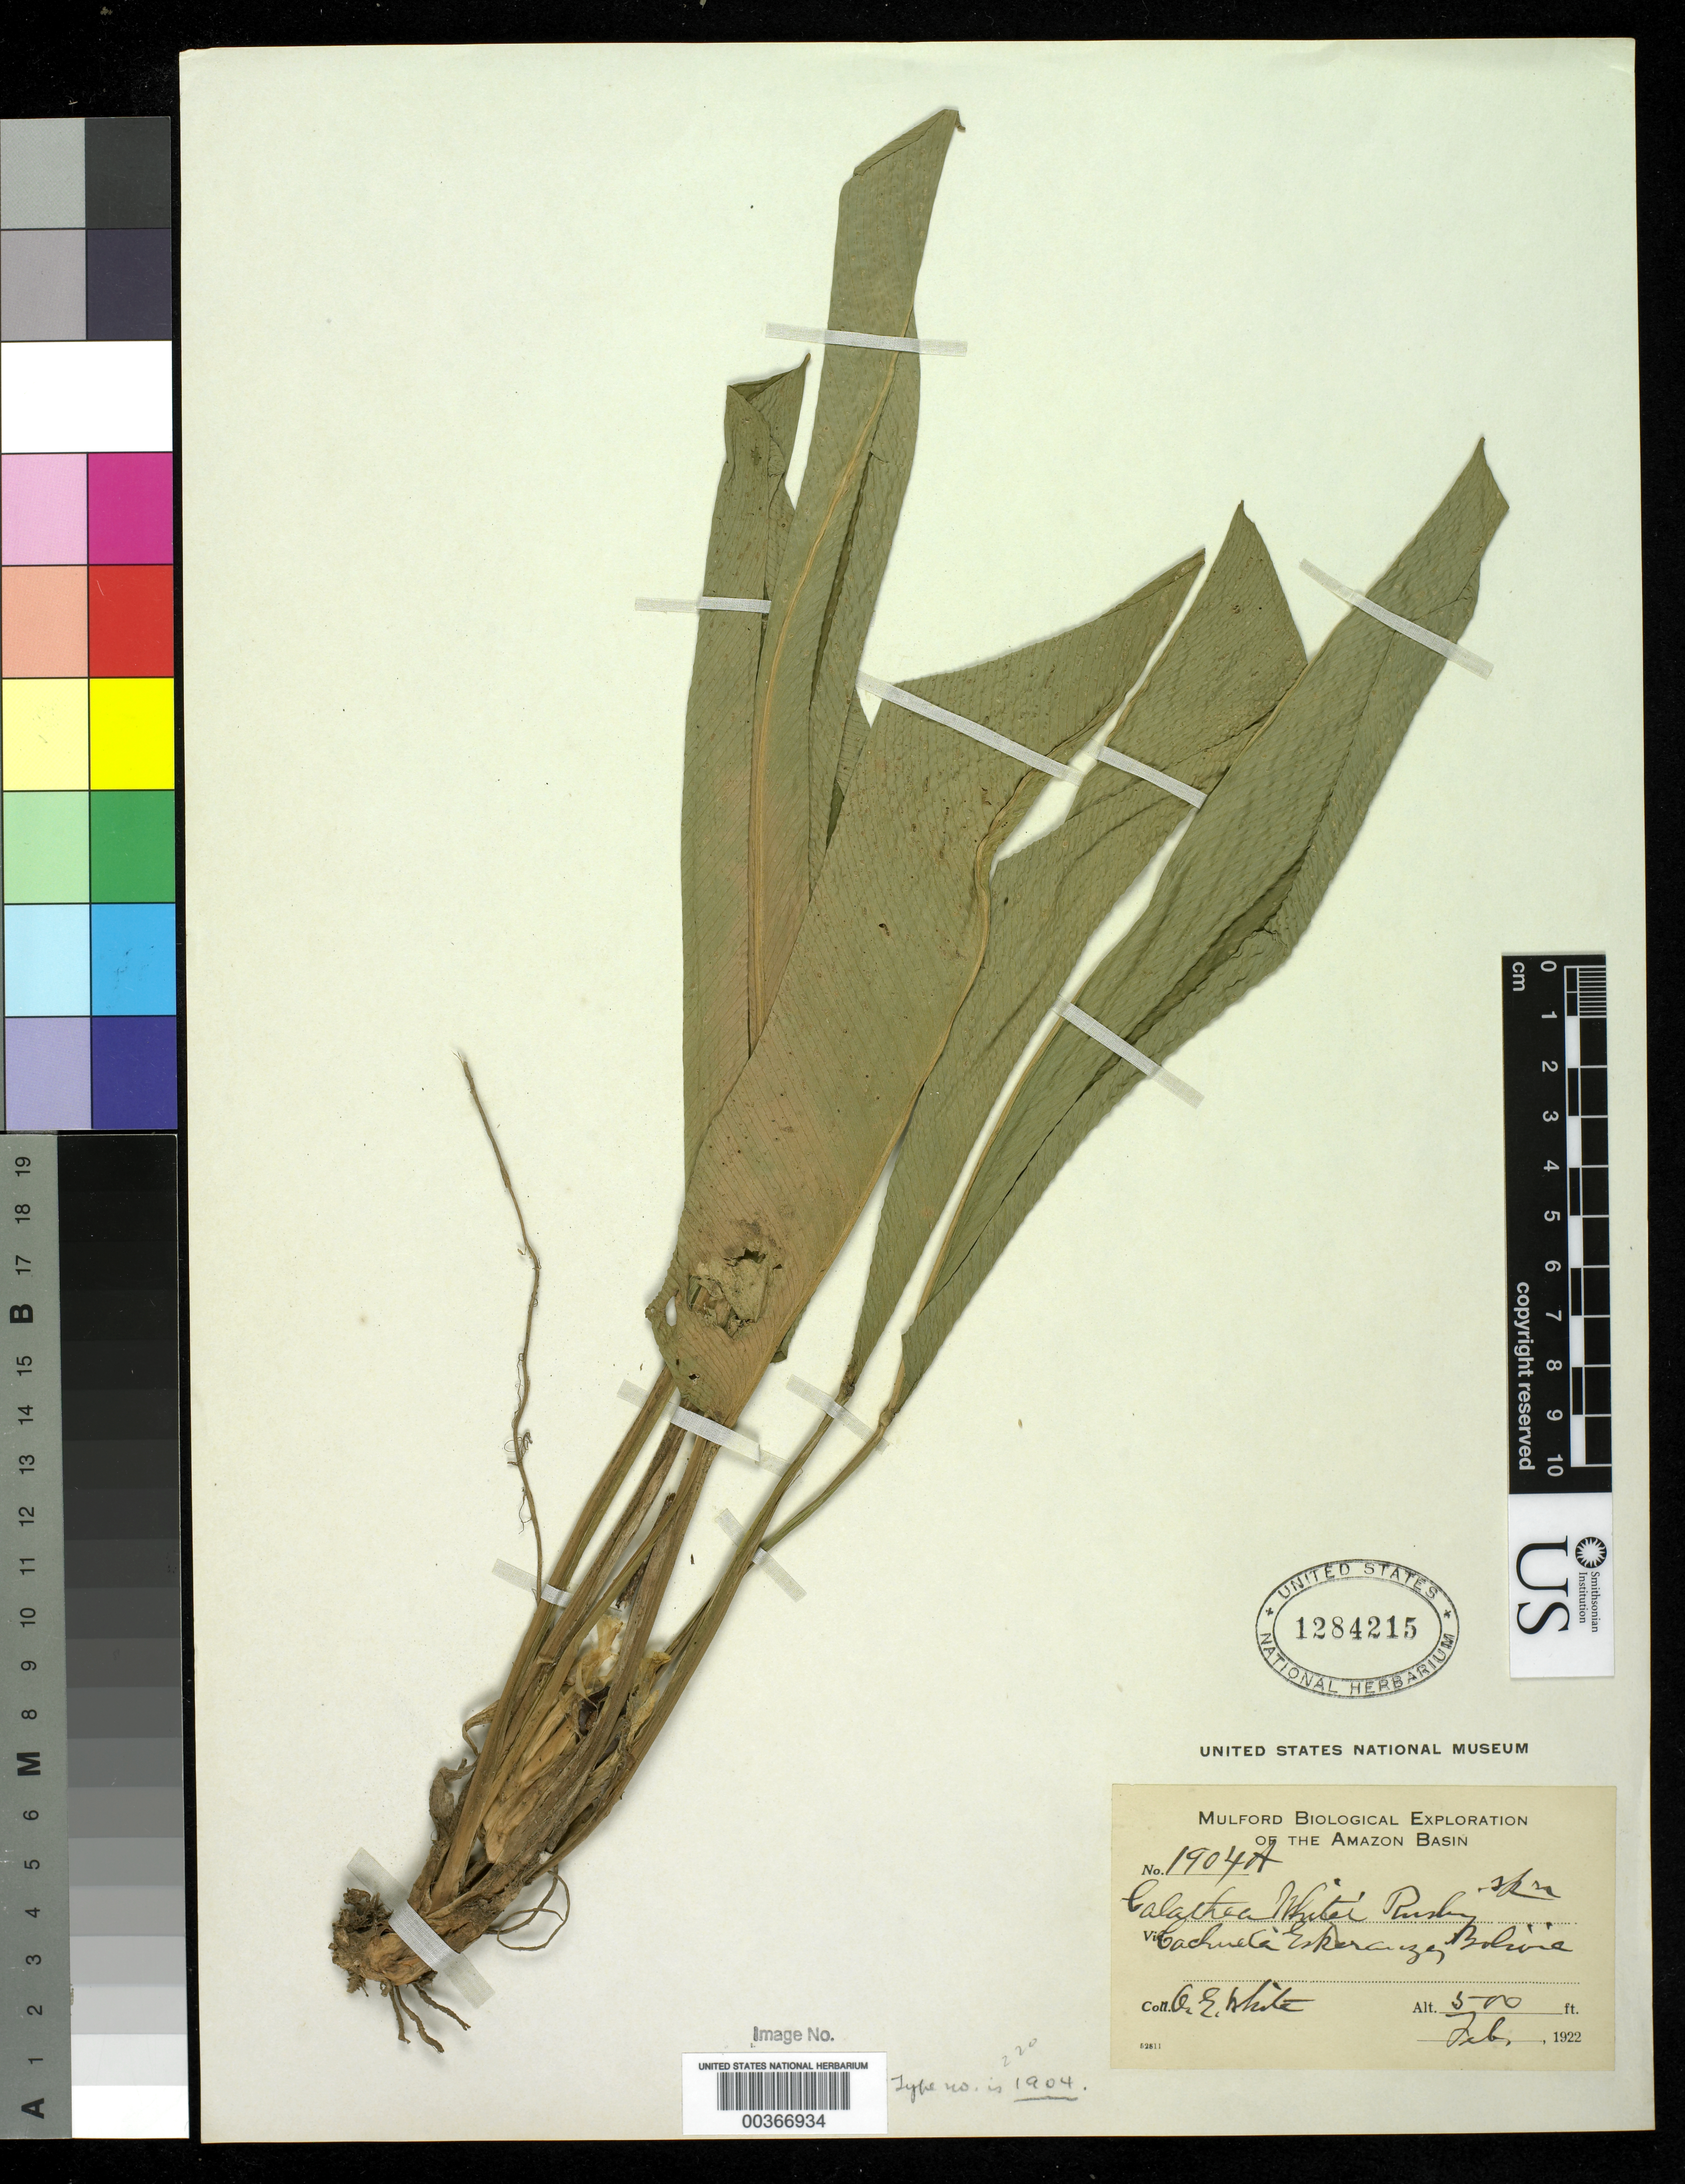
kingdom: Plantae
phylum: Tracheophyta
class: Liliopsida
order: Zingiberales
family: Marantaceae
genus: Goeppertia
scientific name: Goeppertia whitei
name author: (Rusby) Borchs. & S. Suárez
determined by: Strong, Mark T., (BOT), Smithsonian Institution - National Museum of Natural History (UNITED STATES)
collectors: O. E. White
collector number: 1904a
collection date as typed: Feb. 1922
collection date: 1922-02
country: Bolivia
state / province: Beni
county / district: Vaca Diez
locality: Cachuela Esperanza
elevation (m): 152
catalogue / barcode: US 1284215